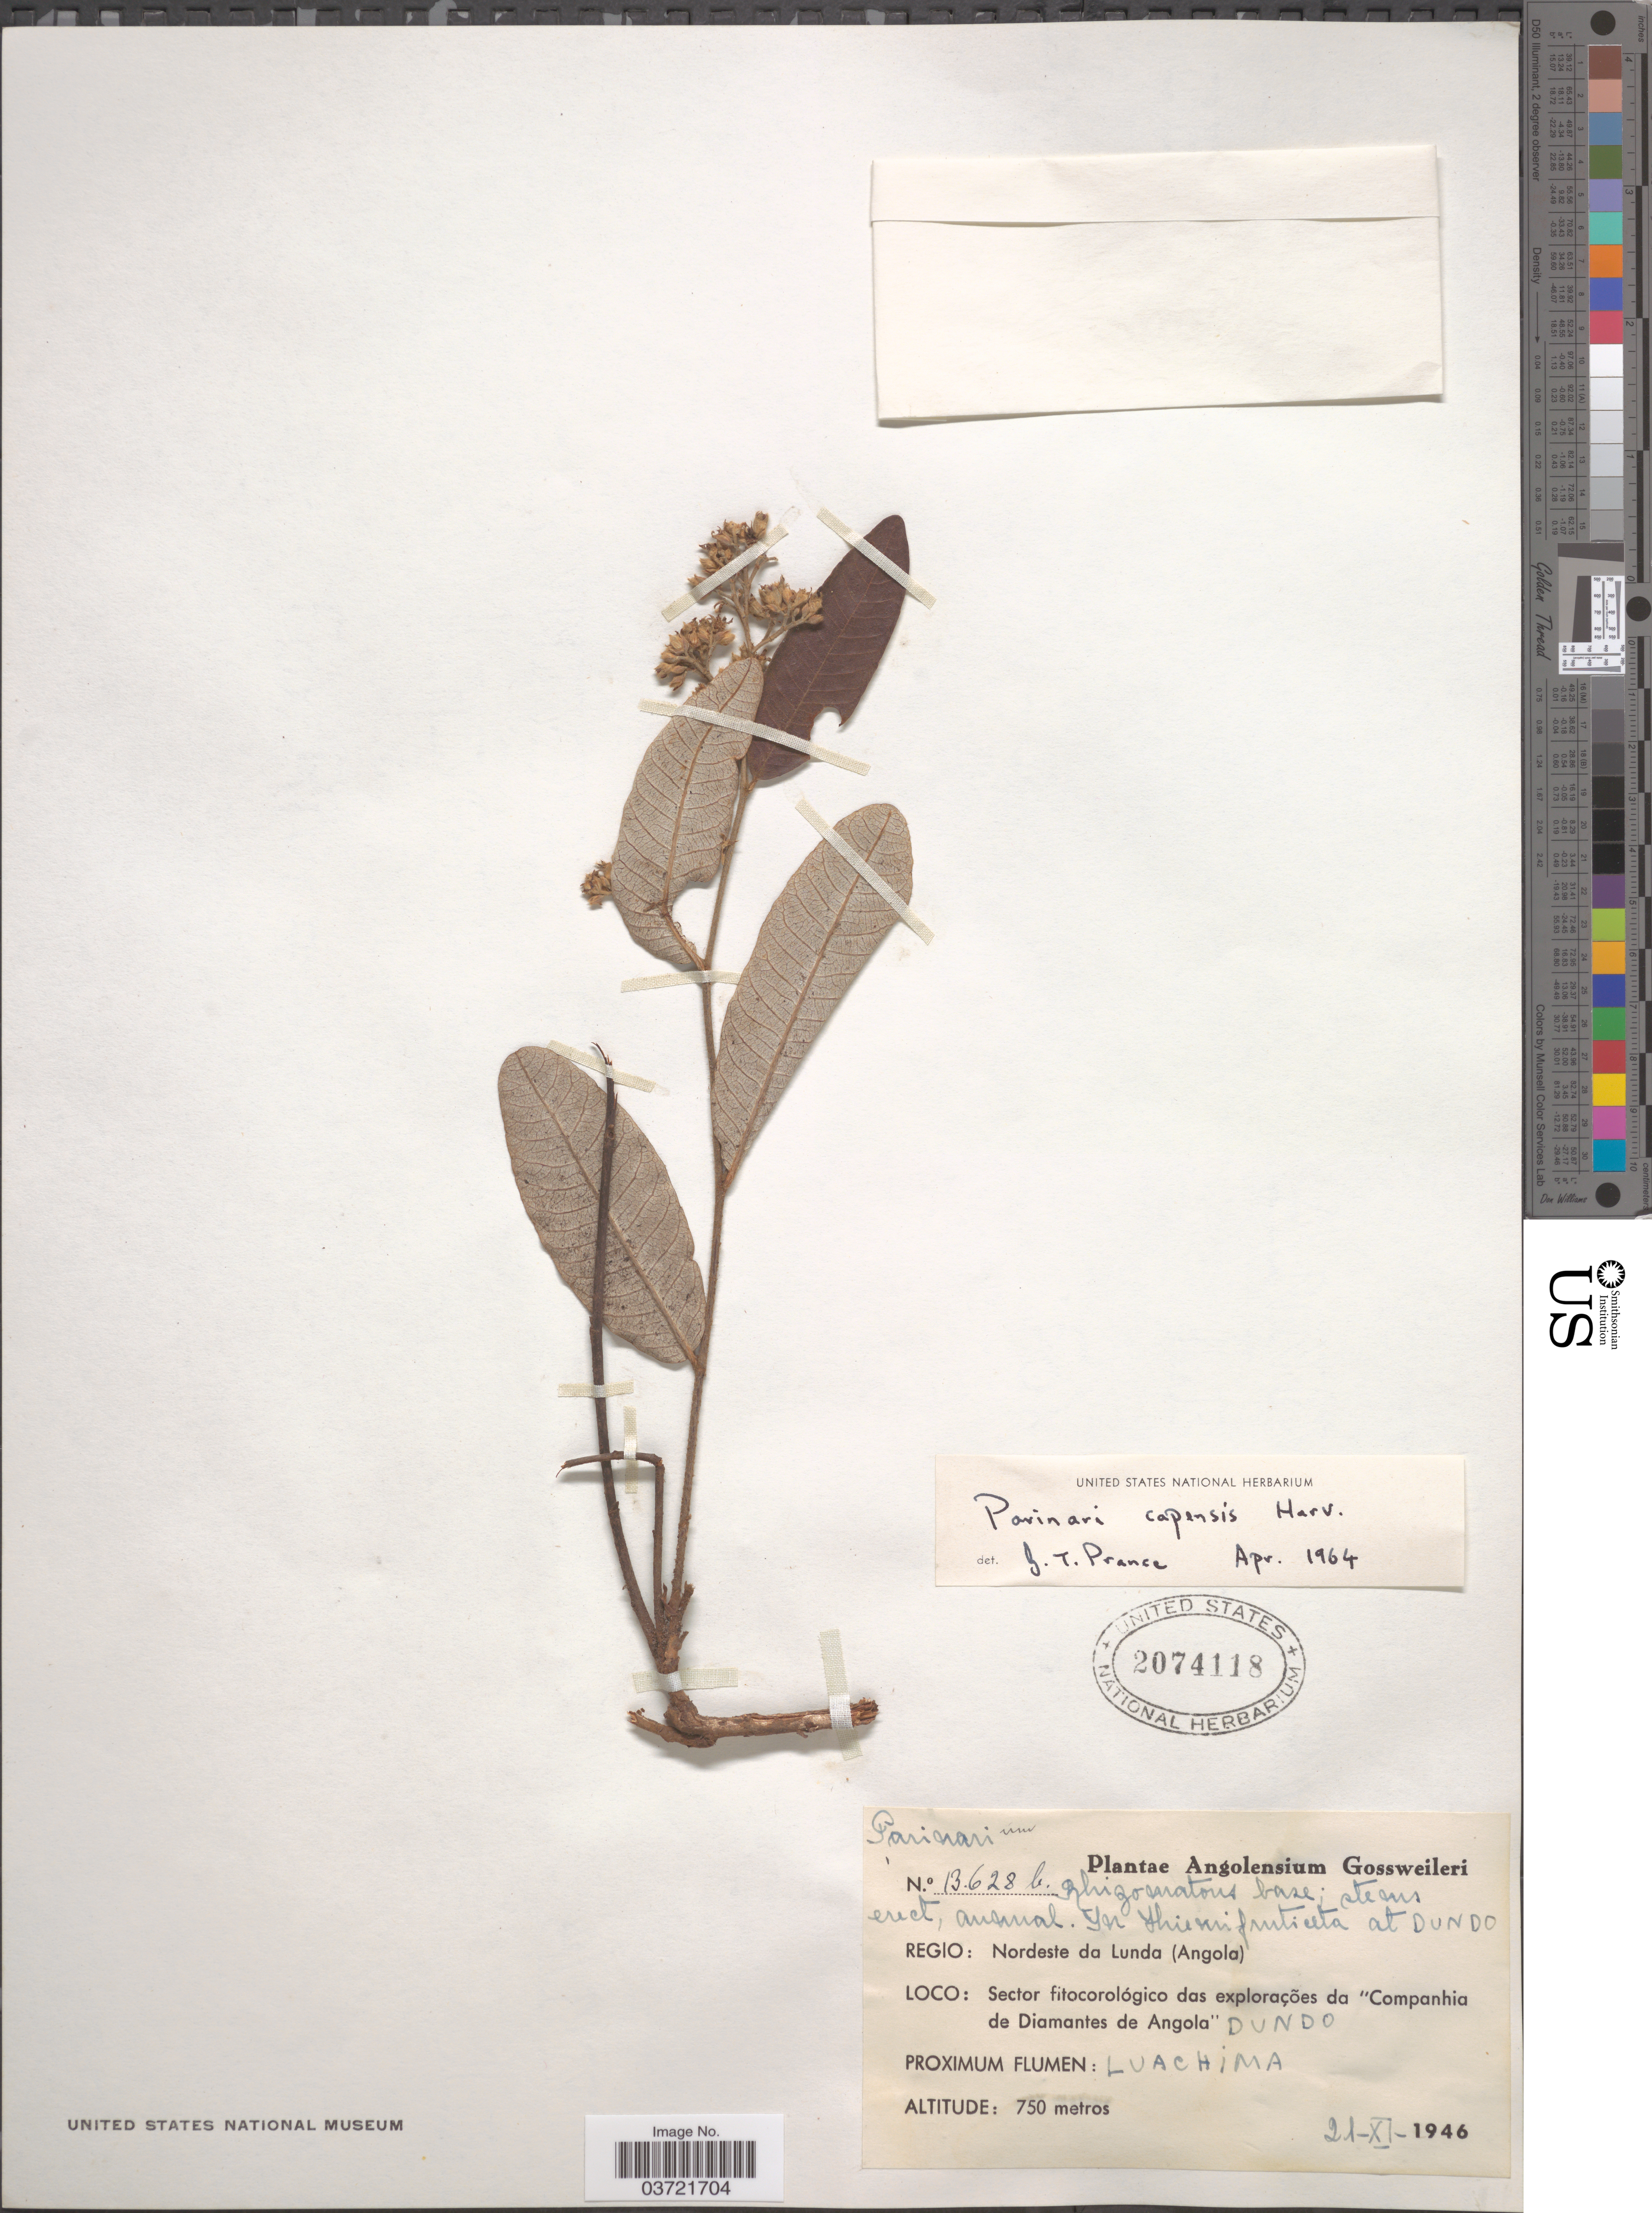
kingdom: Plantae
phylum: Tracheophyta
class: Magnoliopsida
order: Malpighiales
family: Chrysobalanaceae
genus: Parinari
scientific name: Parinari capensis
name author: Harv.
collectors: -. Gossweiler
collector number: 13628b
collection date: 1946-11-21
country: Angola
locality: Regio: Nordeste da Lunda (Angola). Sector fitocorológico das explorações da "Companhia de Diamantes de Angola". Proximum Flumen: Luachima. [unsure placement]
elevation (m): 750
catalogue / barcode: US 2074118